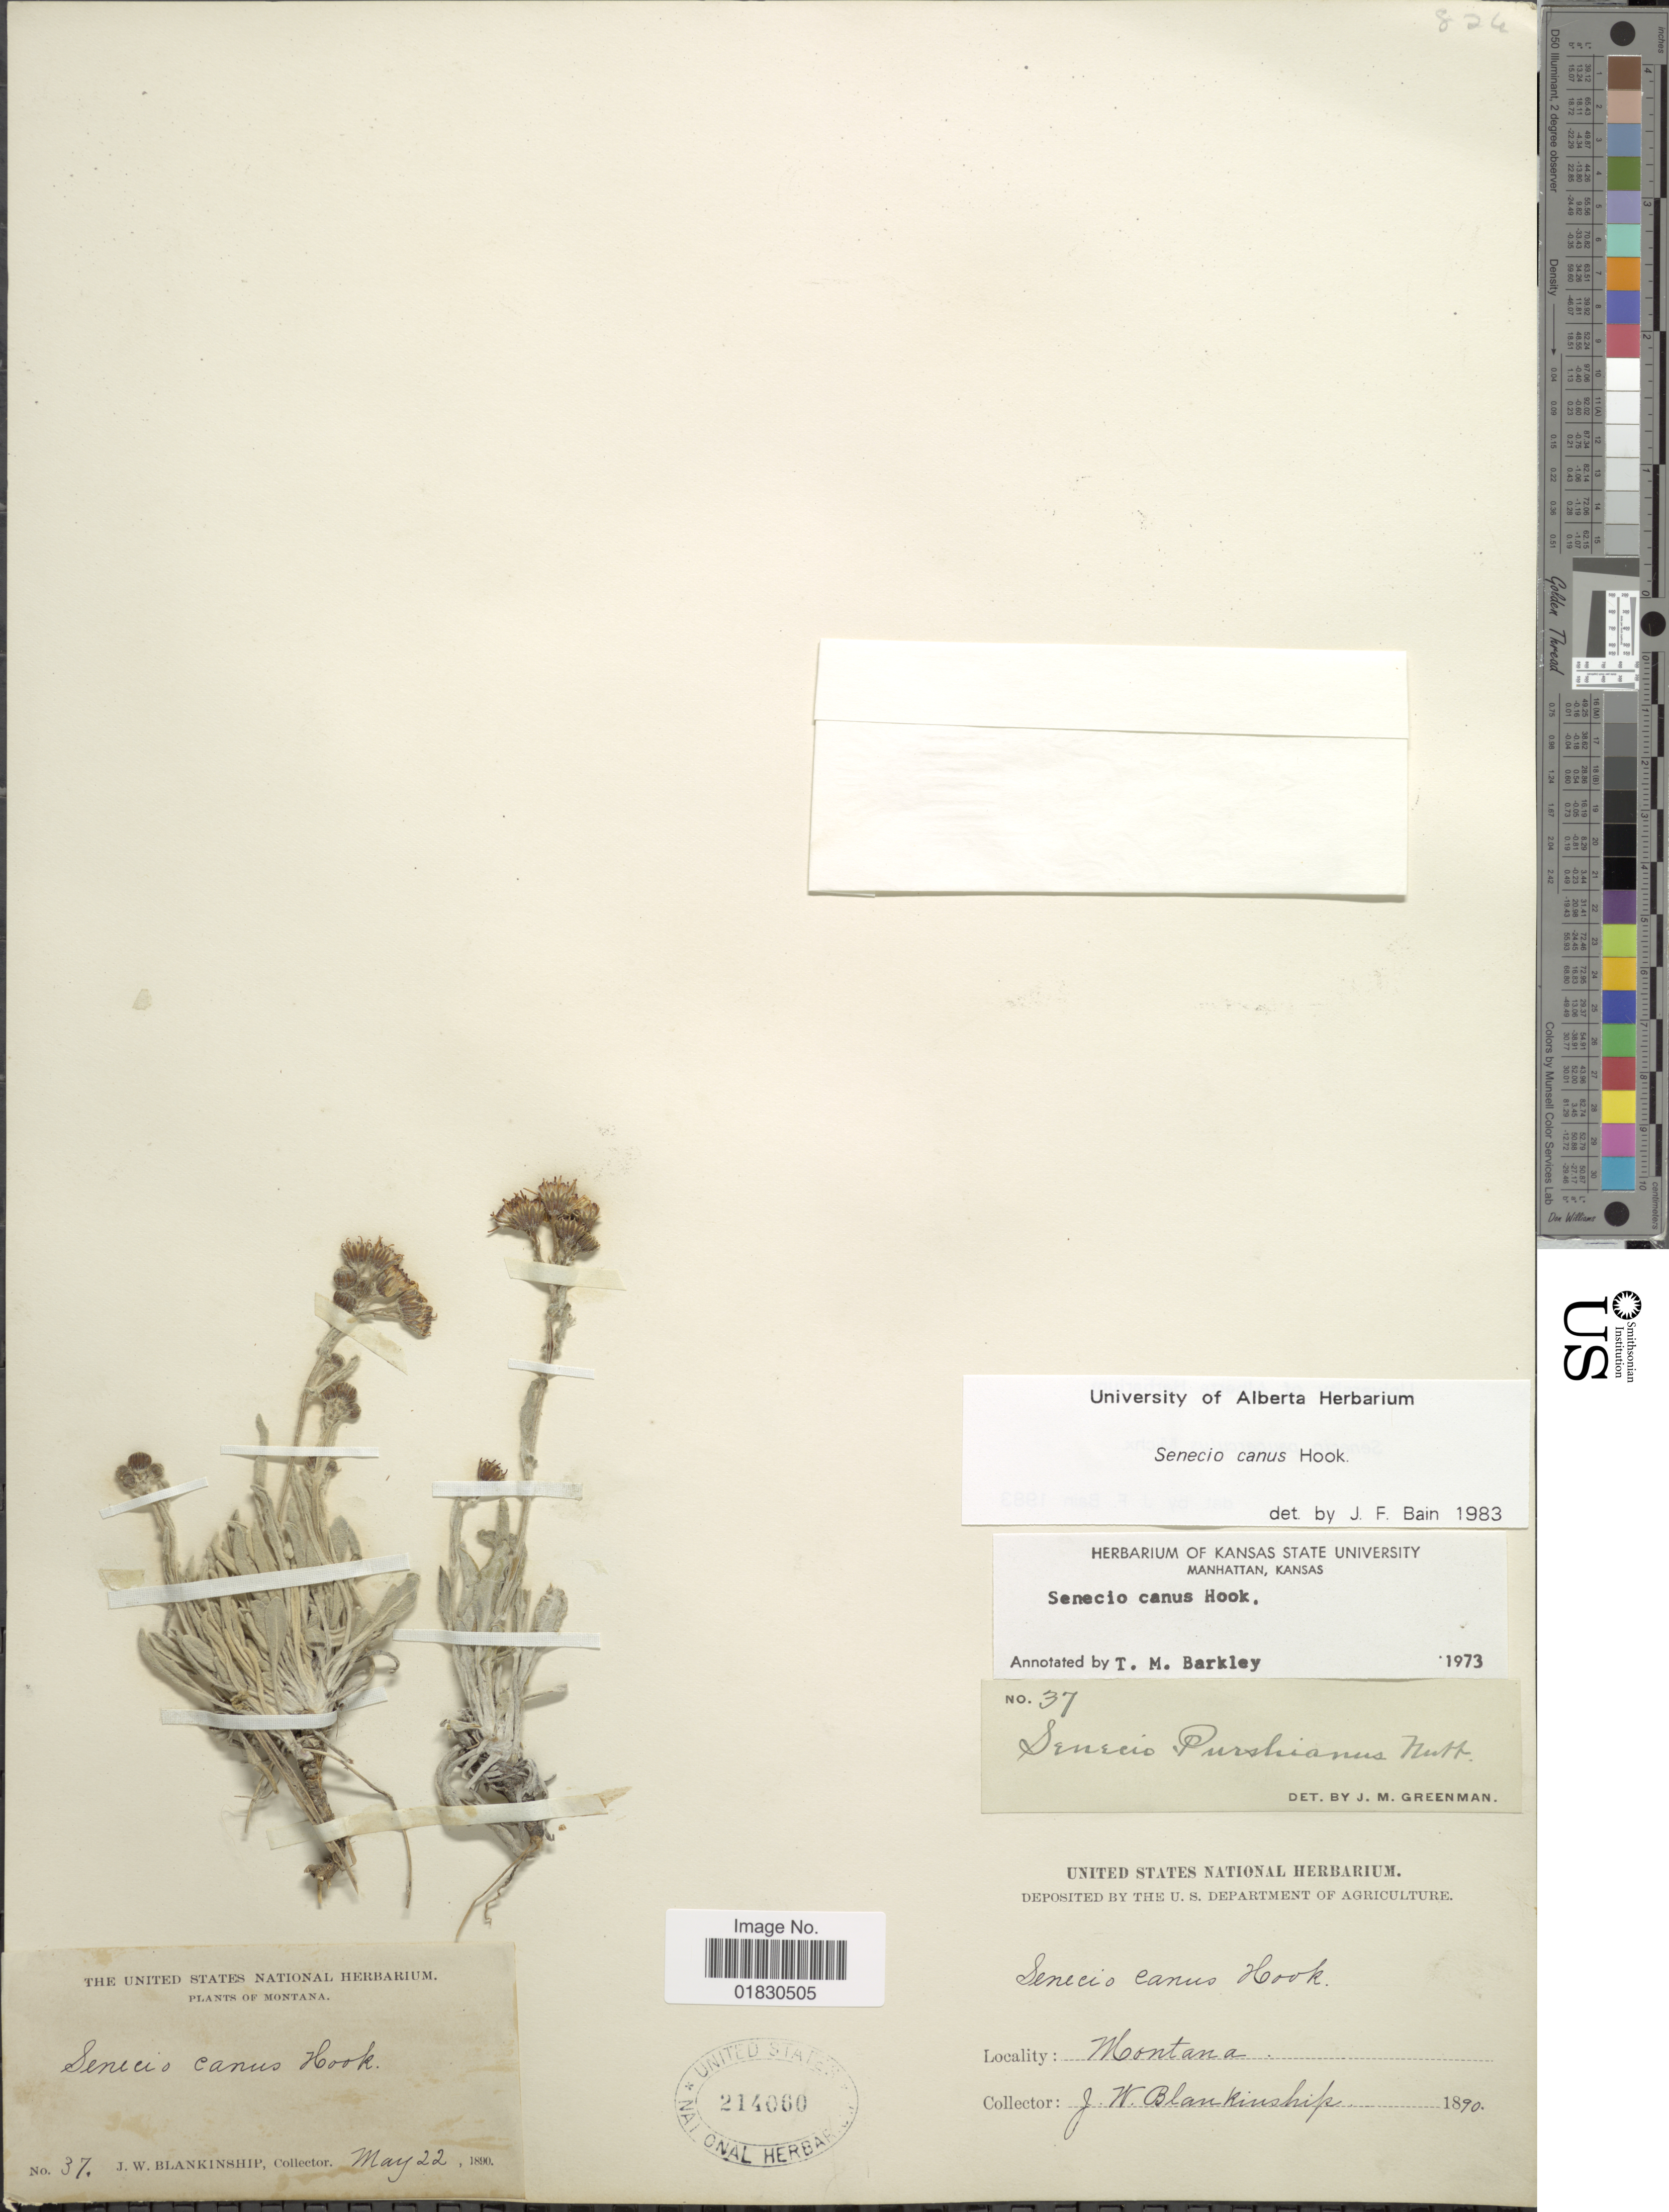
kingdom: Plantae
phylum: Tracheophyta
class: Magnoliopsida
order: Asterales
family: Asteraceae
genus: Packera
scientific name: Packera cana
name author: (Hook.) W.A. Weber & Á. Löve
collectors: J. W. Blankinship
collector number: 37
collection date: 1890-05-20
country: United States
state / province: Montana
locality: Montana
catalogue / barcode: US 214060